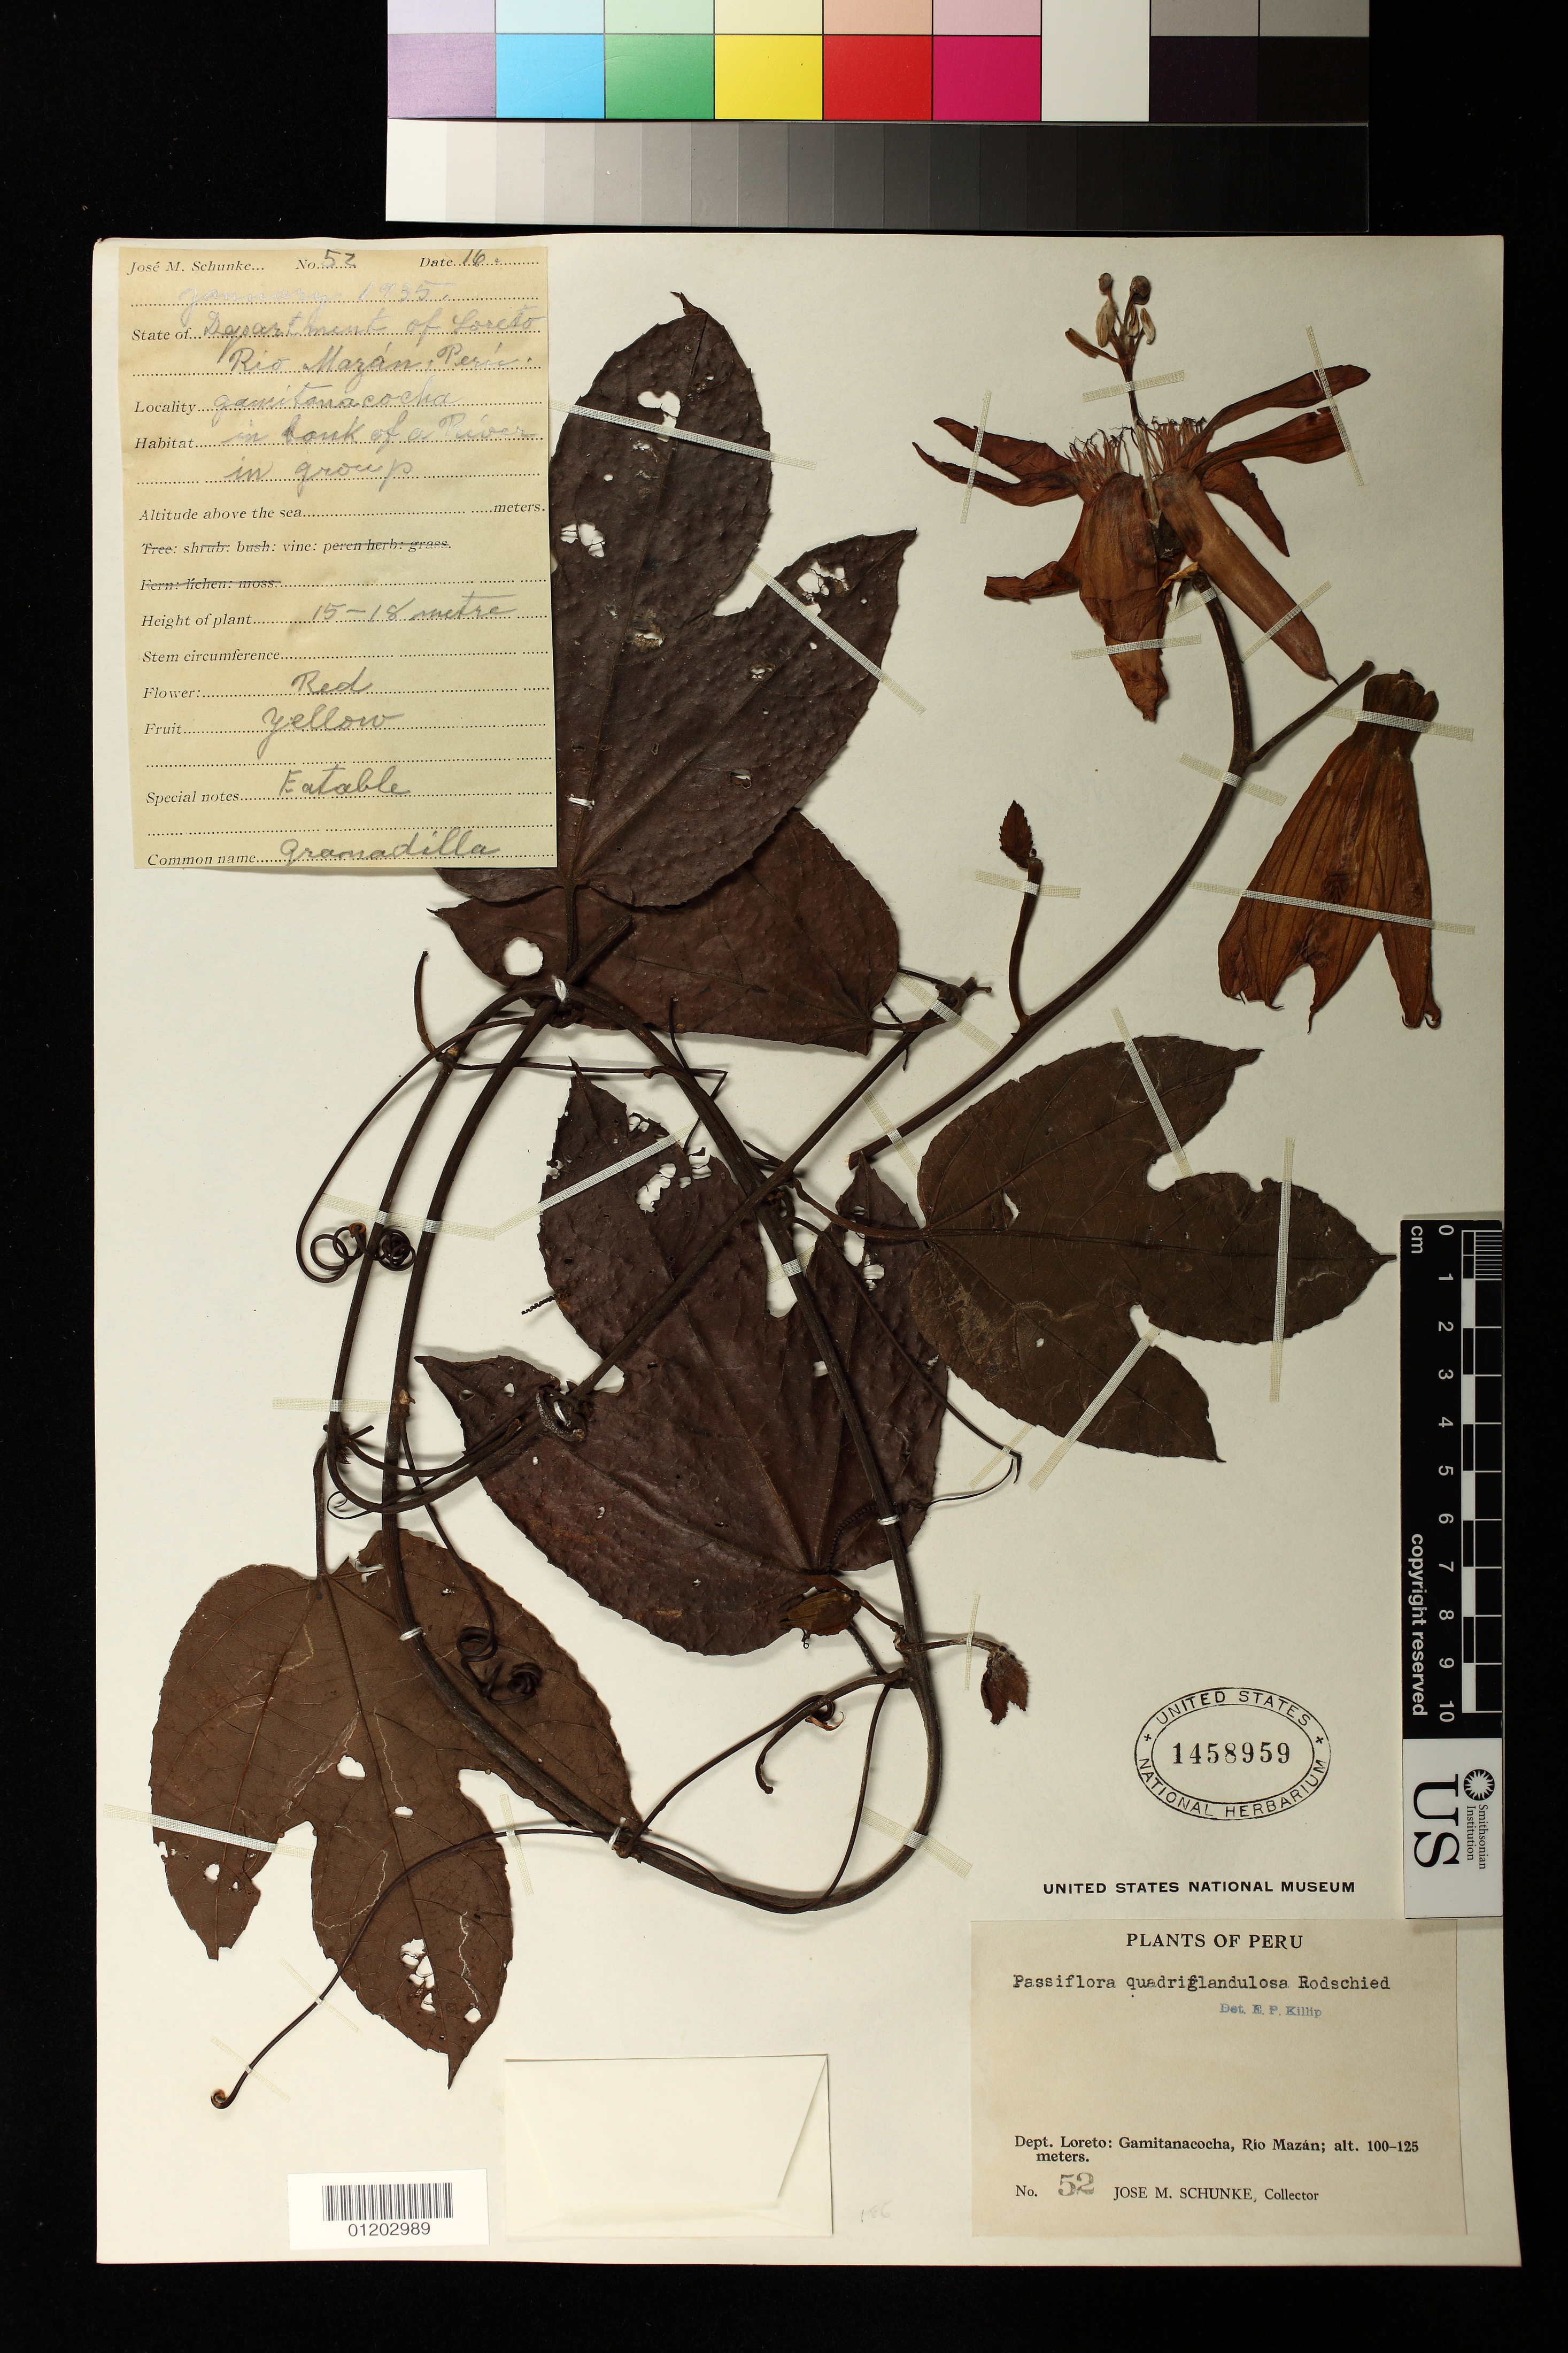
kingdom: Plantae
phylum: Tracheophyta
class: Magnoliopsida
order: Malpighiales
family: Passifloraceae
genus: Passiflora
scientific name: Passiflora quadriglandulosa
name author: Rodschied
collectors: J. M. Schunke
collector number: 52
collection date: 1935-01-16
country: Peru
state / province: Loreto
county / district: Maynas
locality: Rio Mazan. Gamitanacocha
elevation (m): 100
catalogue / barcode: US 1458959